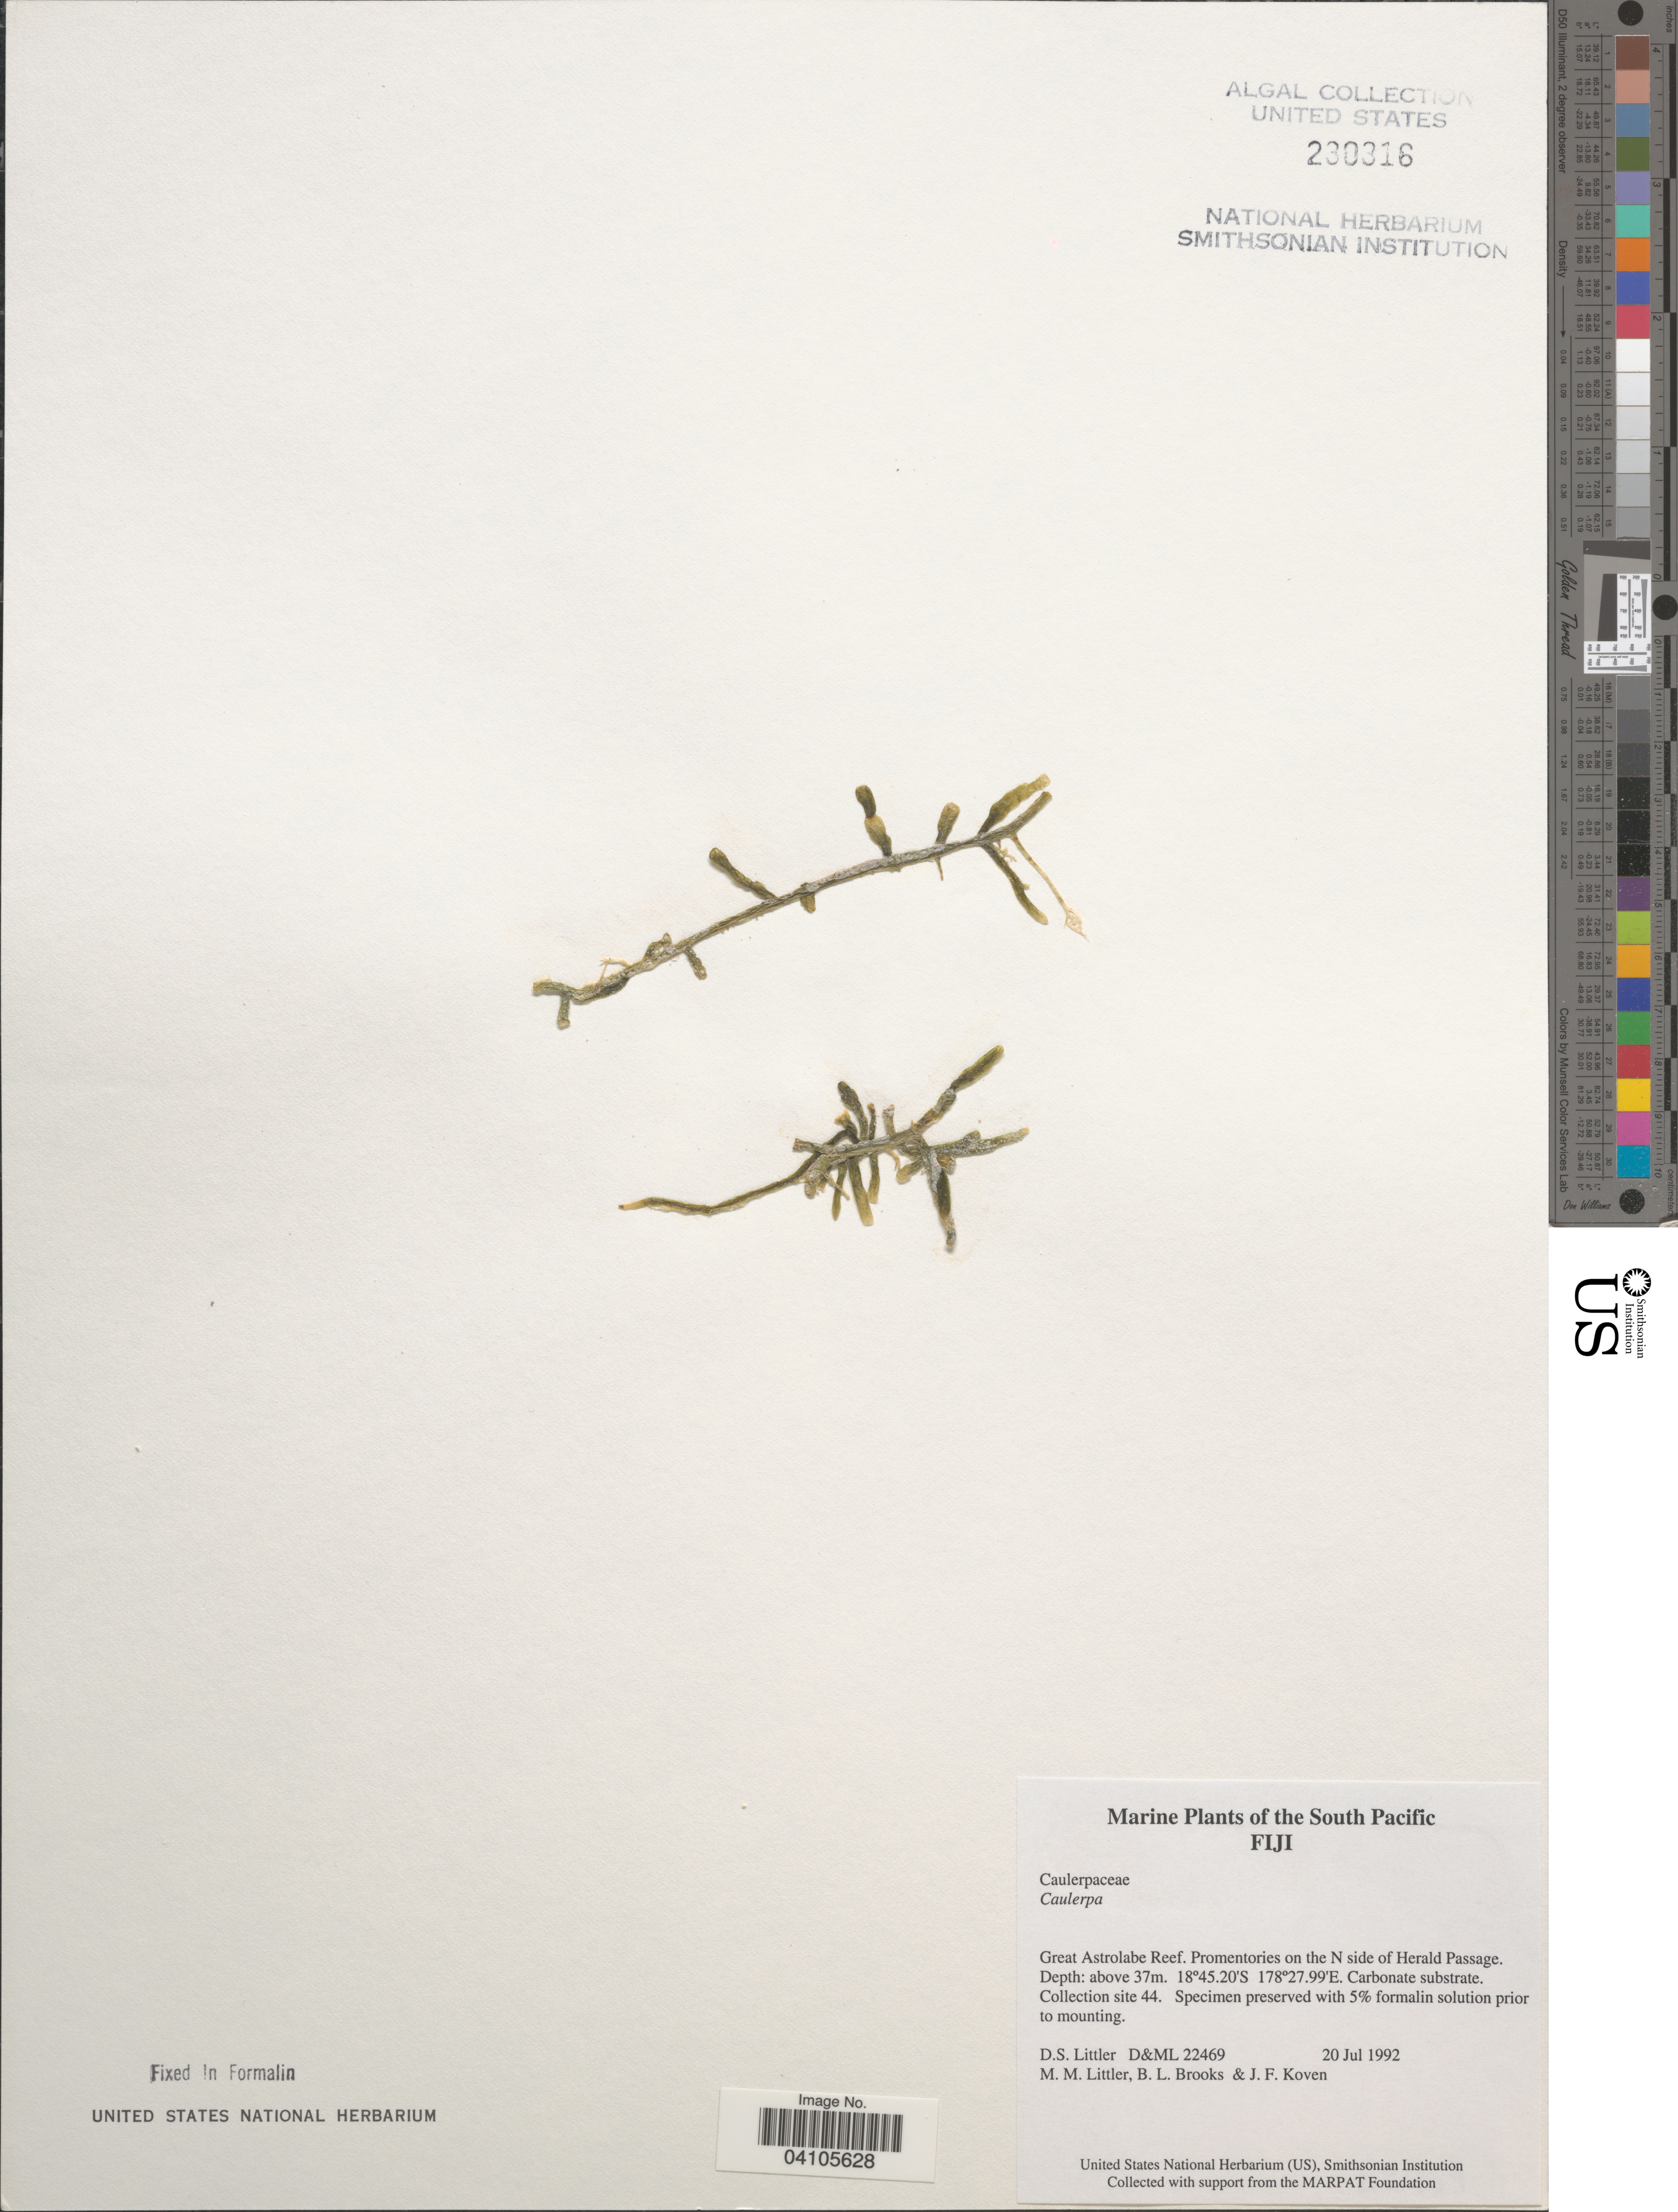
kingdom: Plantae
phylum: Chlorophyta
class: Ulvophyceae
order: Bryopsidales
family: Caulerpaceae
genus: Caulerpa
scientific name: Caulerpa sp.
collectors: D. S. Littler, B. Brooks & J. Koven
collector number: D&ML 22469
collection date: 1992-07-20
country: Fiji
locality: The South Pacific. Great Astrolabe Reef. Promentories on the N side of Herald Passage. Site 44.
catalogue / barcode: US 230316